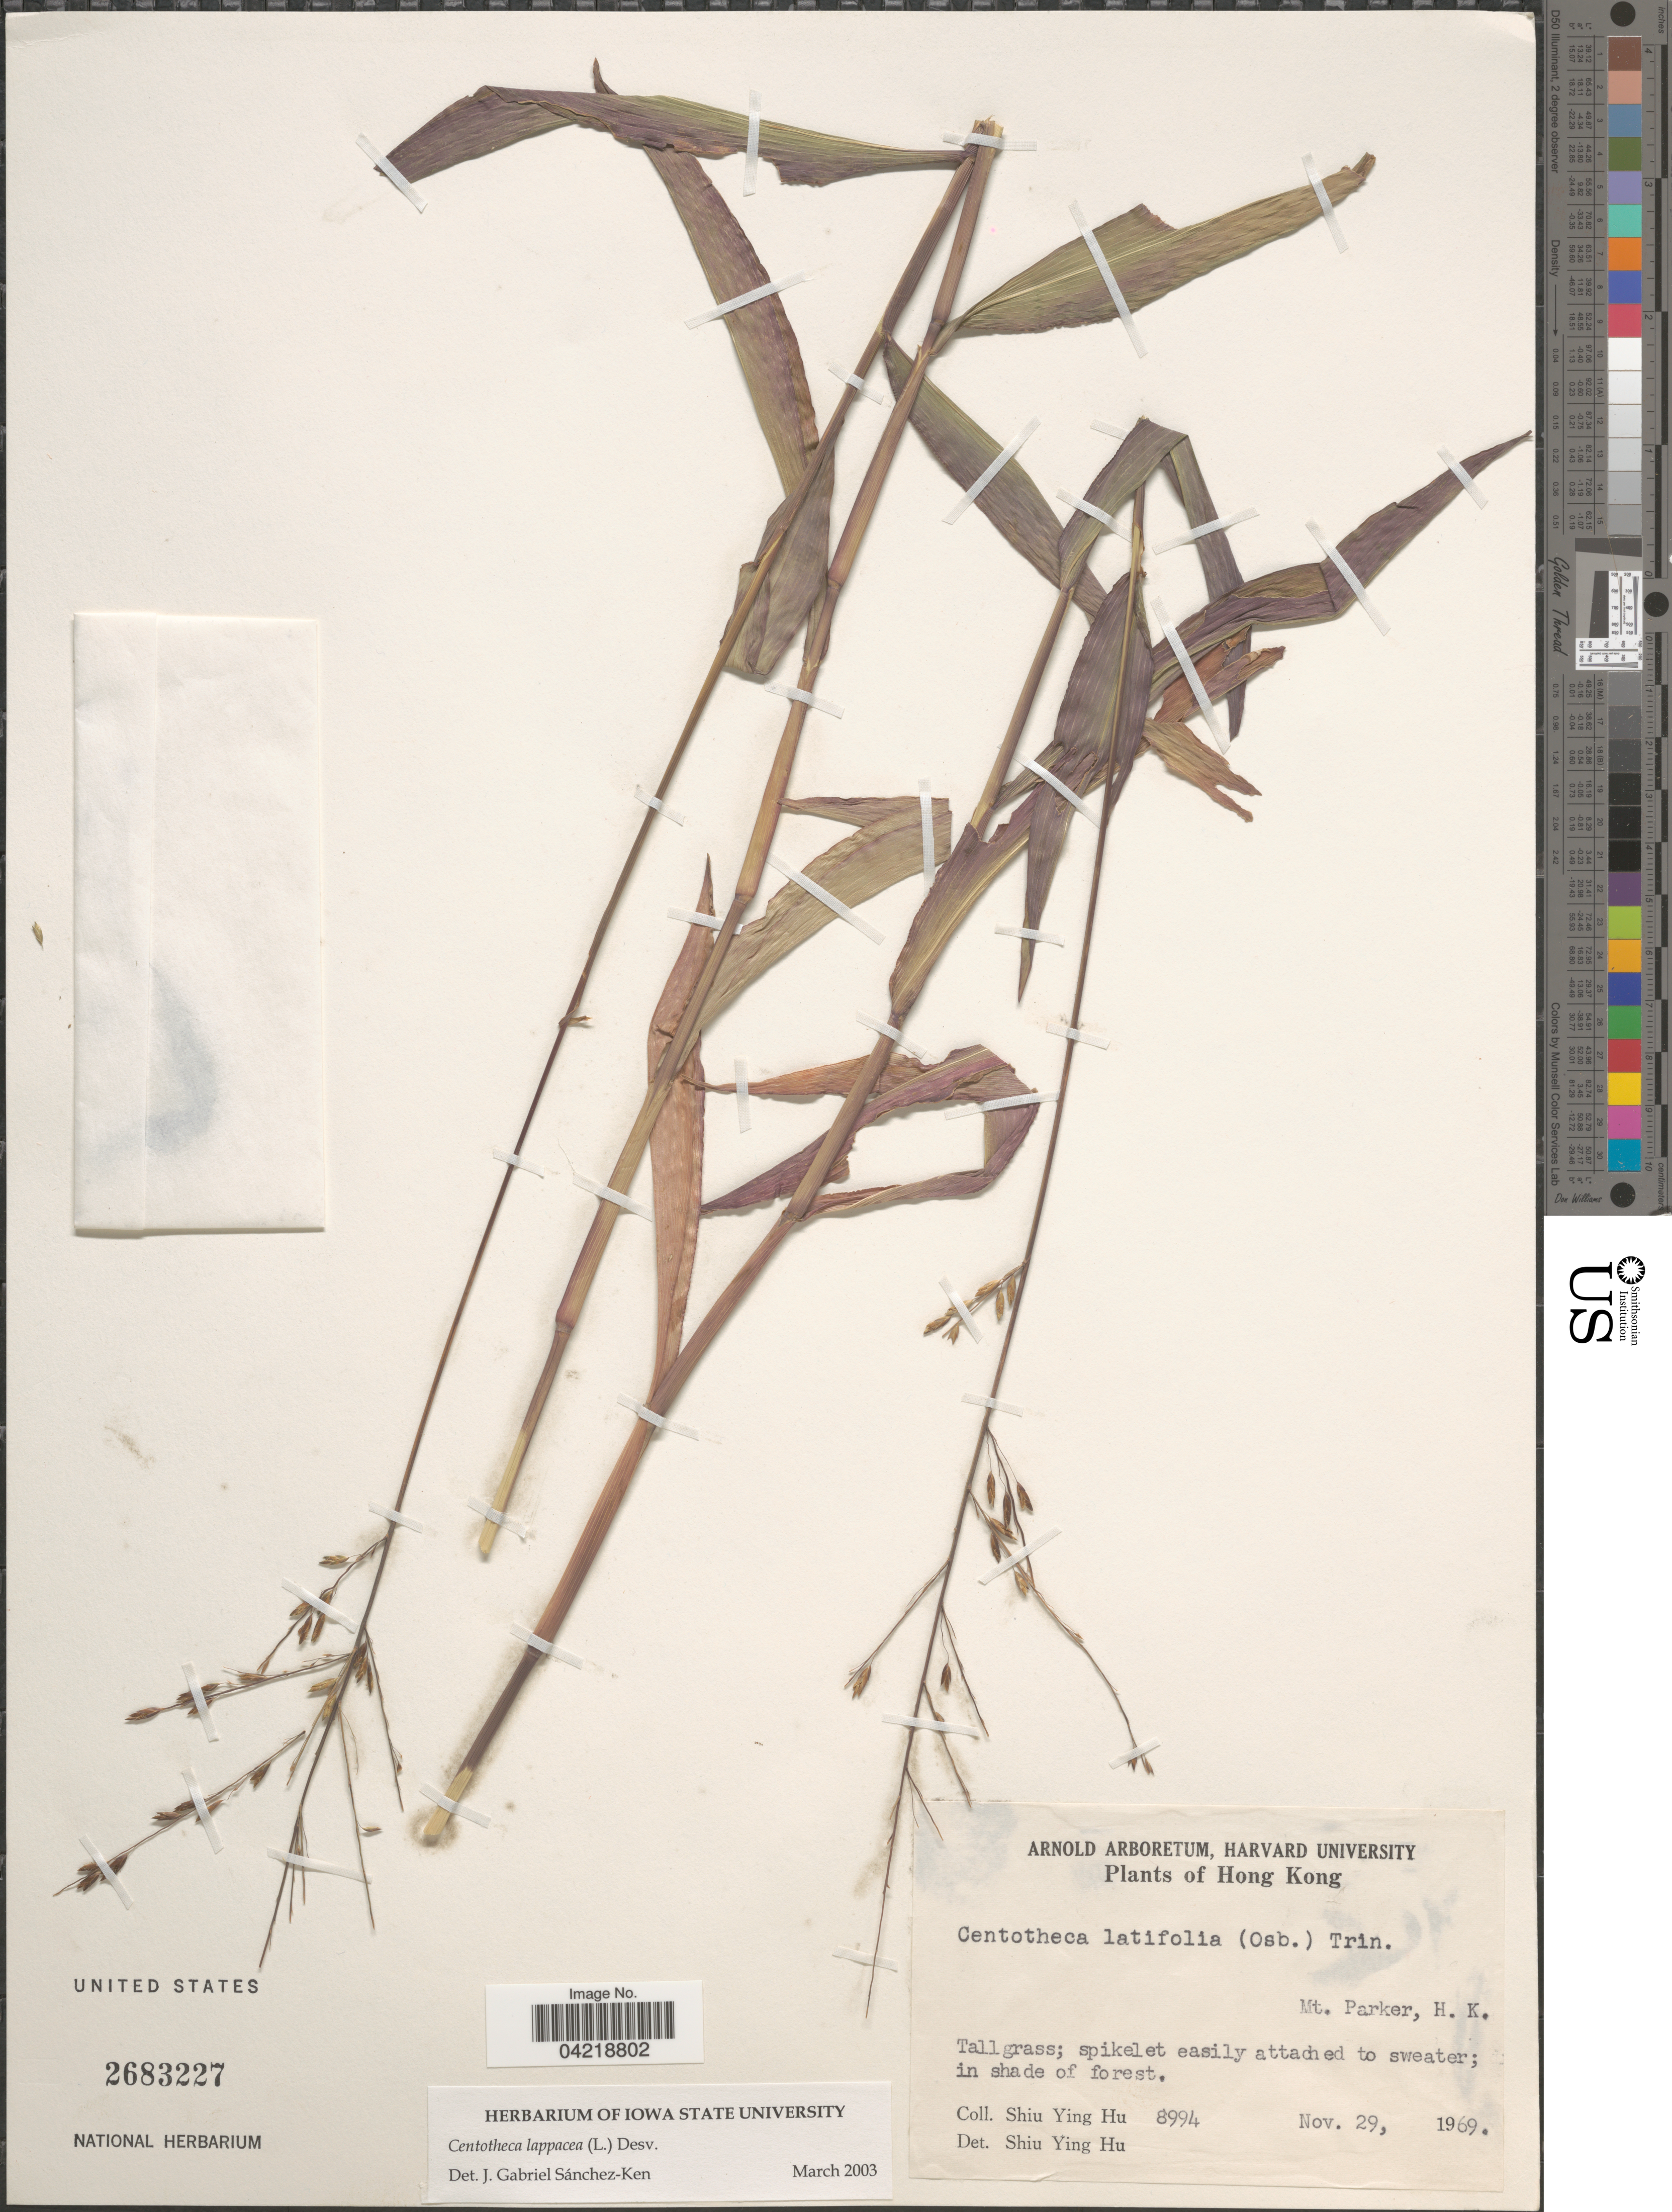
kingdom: Plantae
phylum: Tracheophyta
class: Liliopsida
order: Poales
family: Poaceae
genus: Centotheca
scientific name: Centotheca lappacea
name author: (L.) Desv.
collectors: S. Y. Hu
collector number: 8994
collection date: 1969-11-29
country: China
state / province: Hong Kong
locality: Mt. Parker.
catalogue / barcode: US 2683227